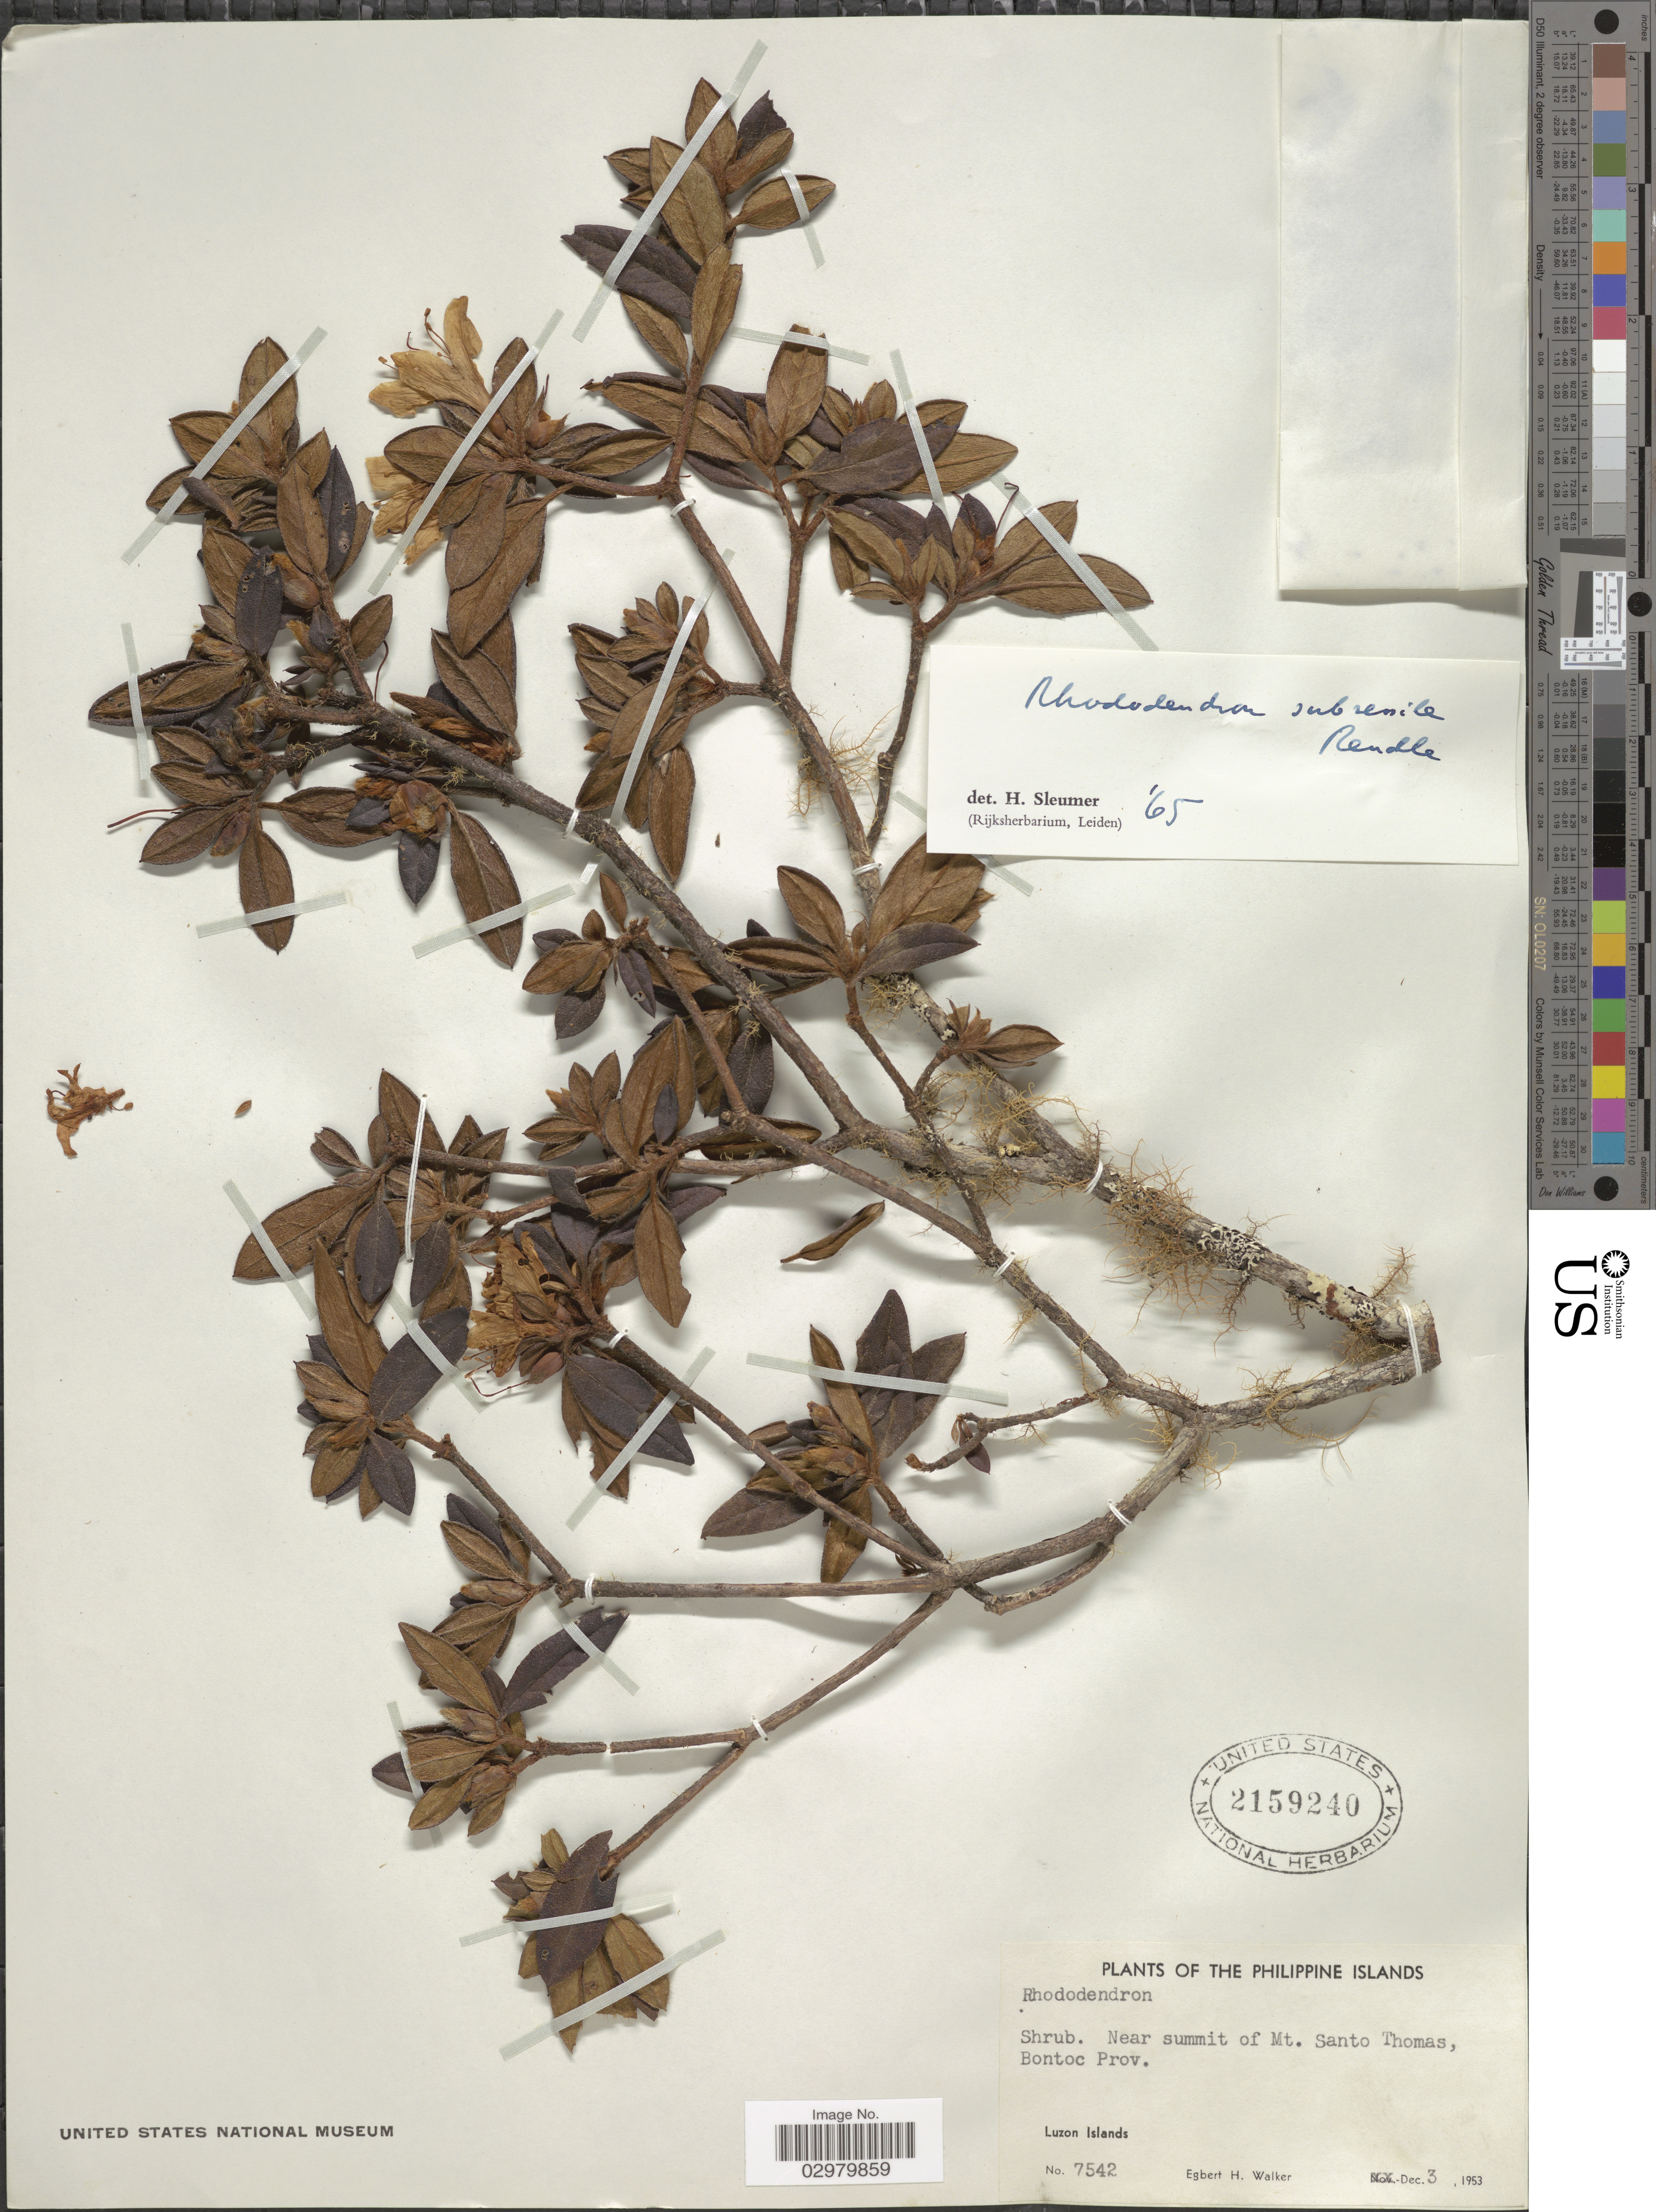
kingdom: Plantae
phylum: Tracheophyta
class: Magnoliopsida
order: Ericales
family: Ericaceae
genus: Rhododendron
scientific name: Rhododendron subsessile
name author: Rendle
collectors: E. H. Walker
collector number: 7542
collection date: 1953-12-03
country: Philippines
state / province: Cordillera (Administrative Region)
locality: Near summit of Mt. Santo Thomas, Bontoc Prov., Luzon Islands.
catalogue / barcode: US 2159240